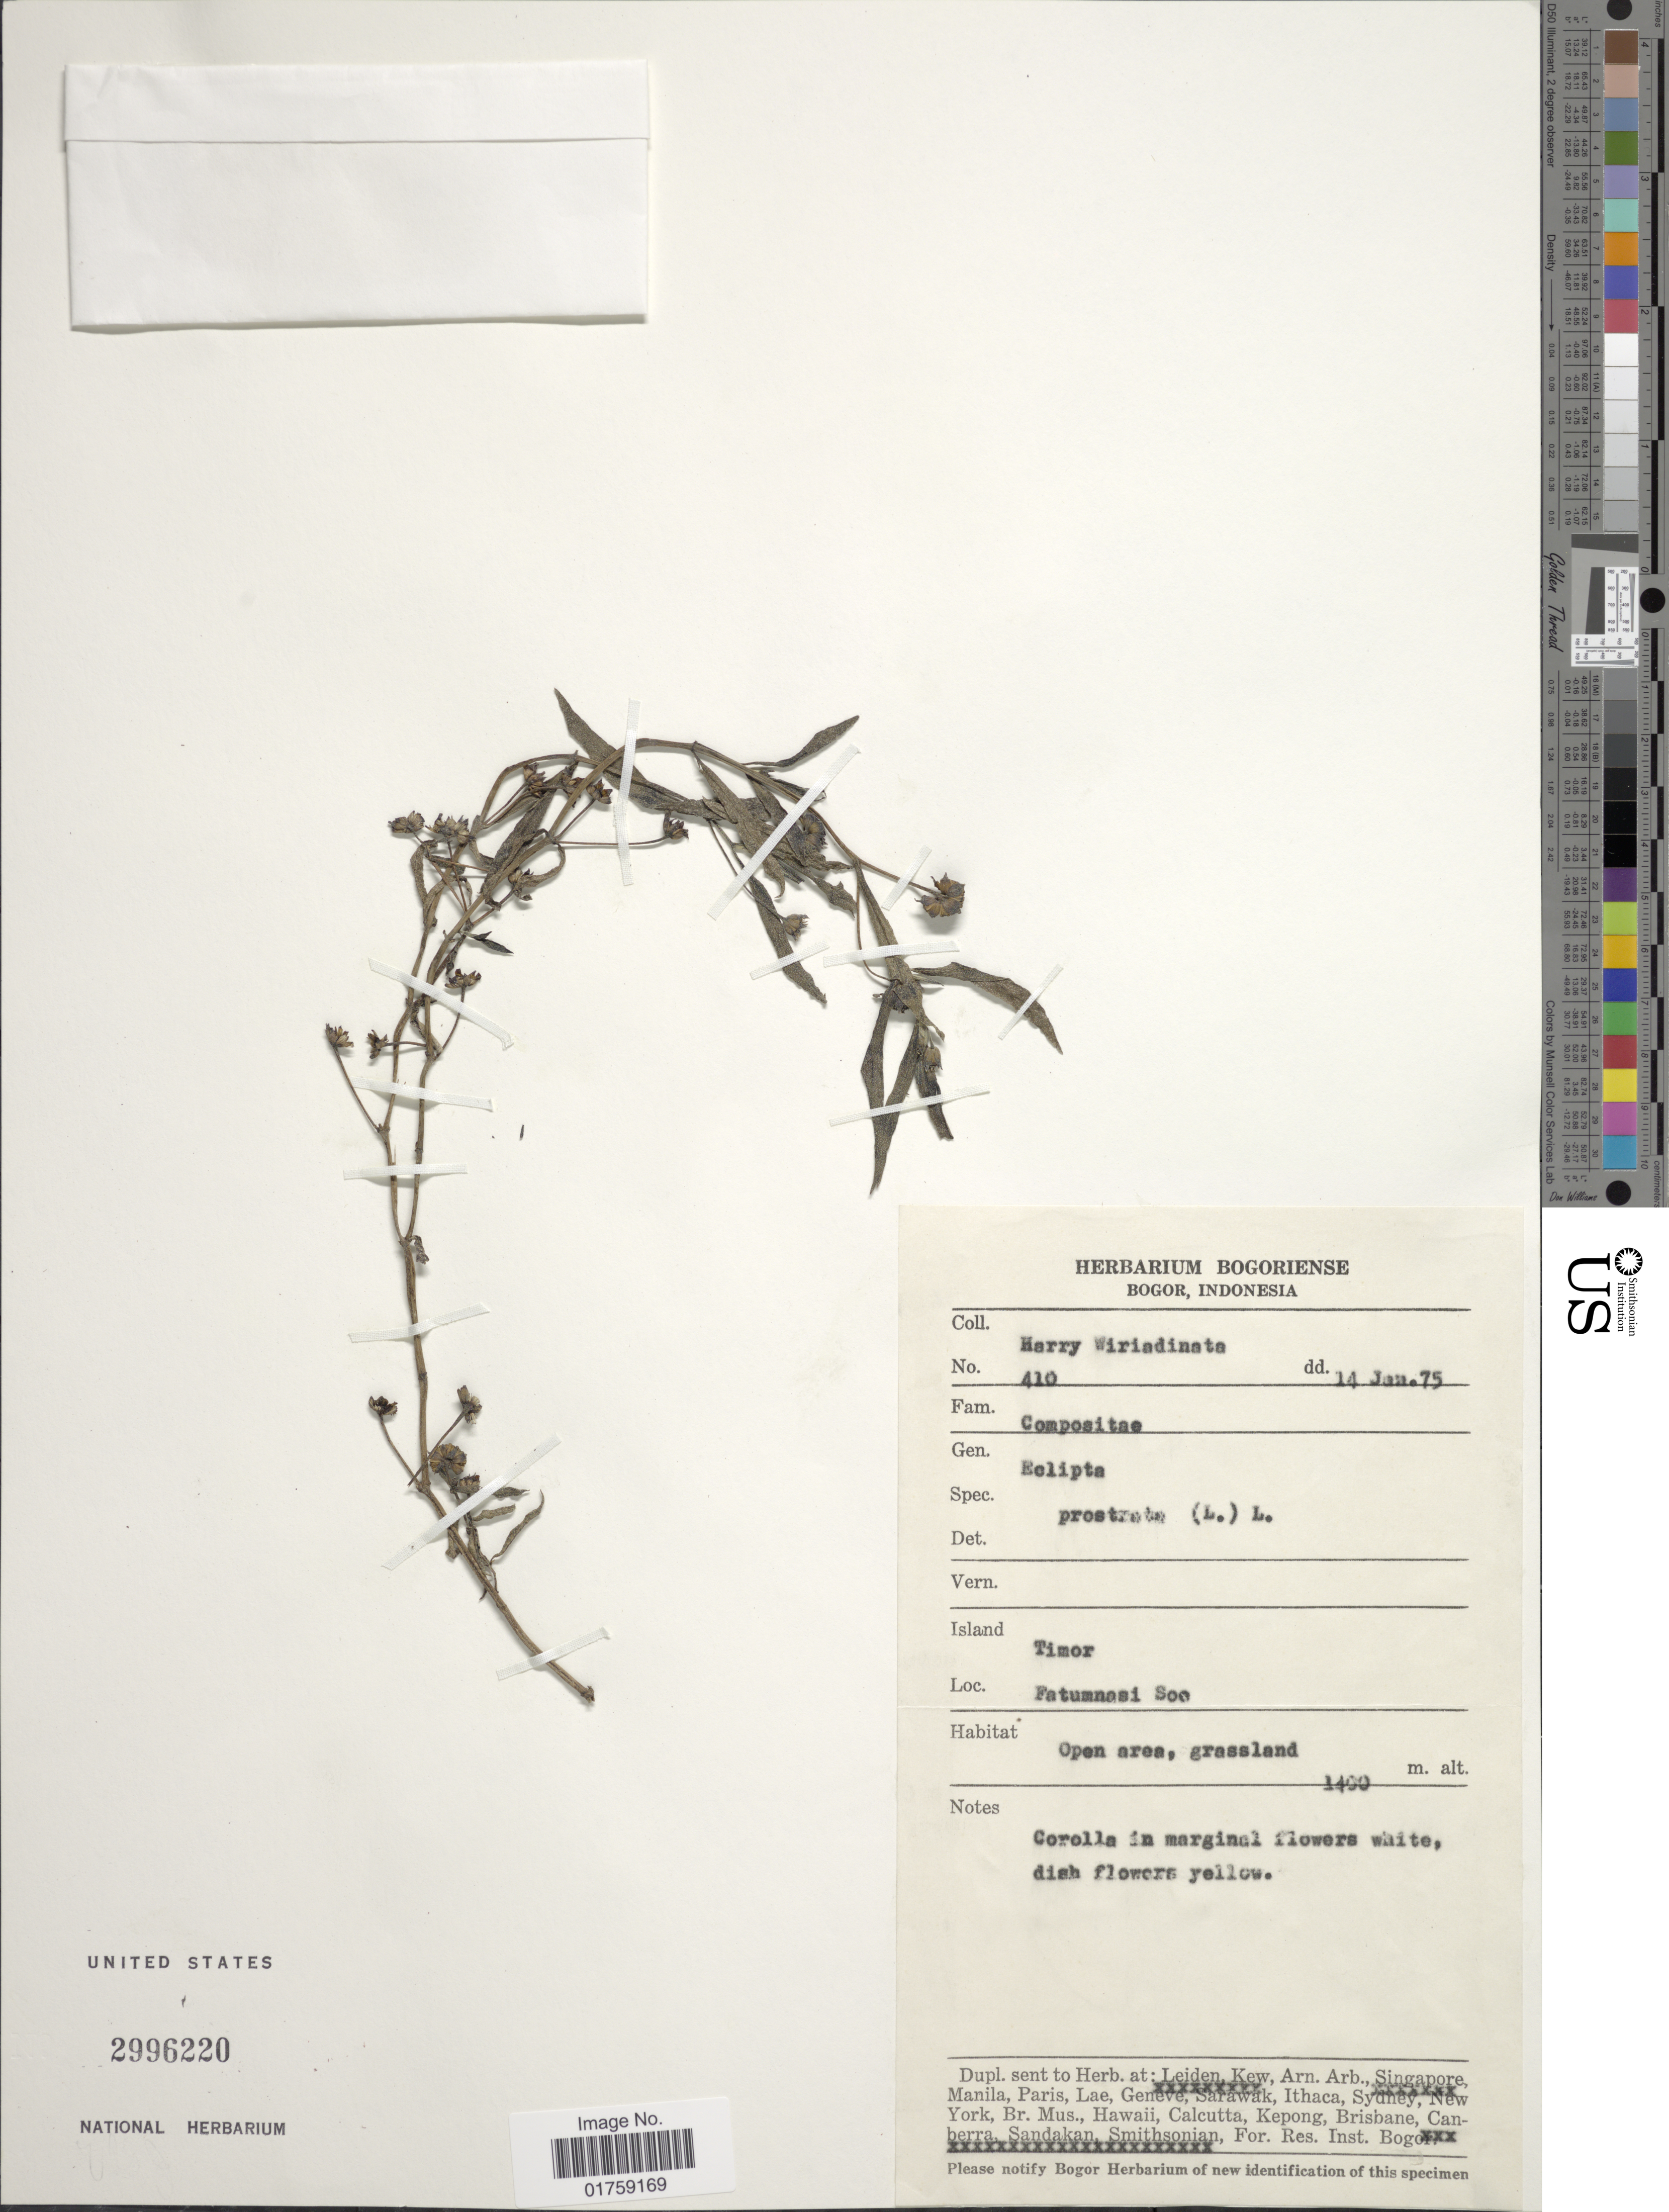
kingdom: Plantae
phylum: Tracheophyta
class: Magnoliopsida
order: Asterales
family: Asteraceae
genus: Eclipta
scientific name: Eclipta prostrata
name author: (L.) L.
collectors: H. Wiriadanata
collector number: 410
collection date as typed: Transcribed d/m/y: 14/1/75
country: Indonesia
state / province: Nusa Tenggara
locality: Island Timor. Fatumnasi Soo.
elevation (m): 1400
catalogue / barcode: US 2996220